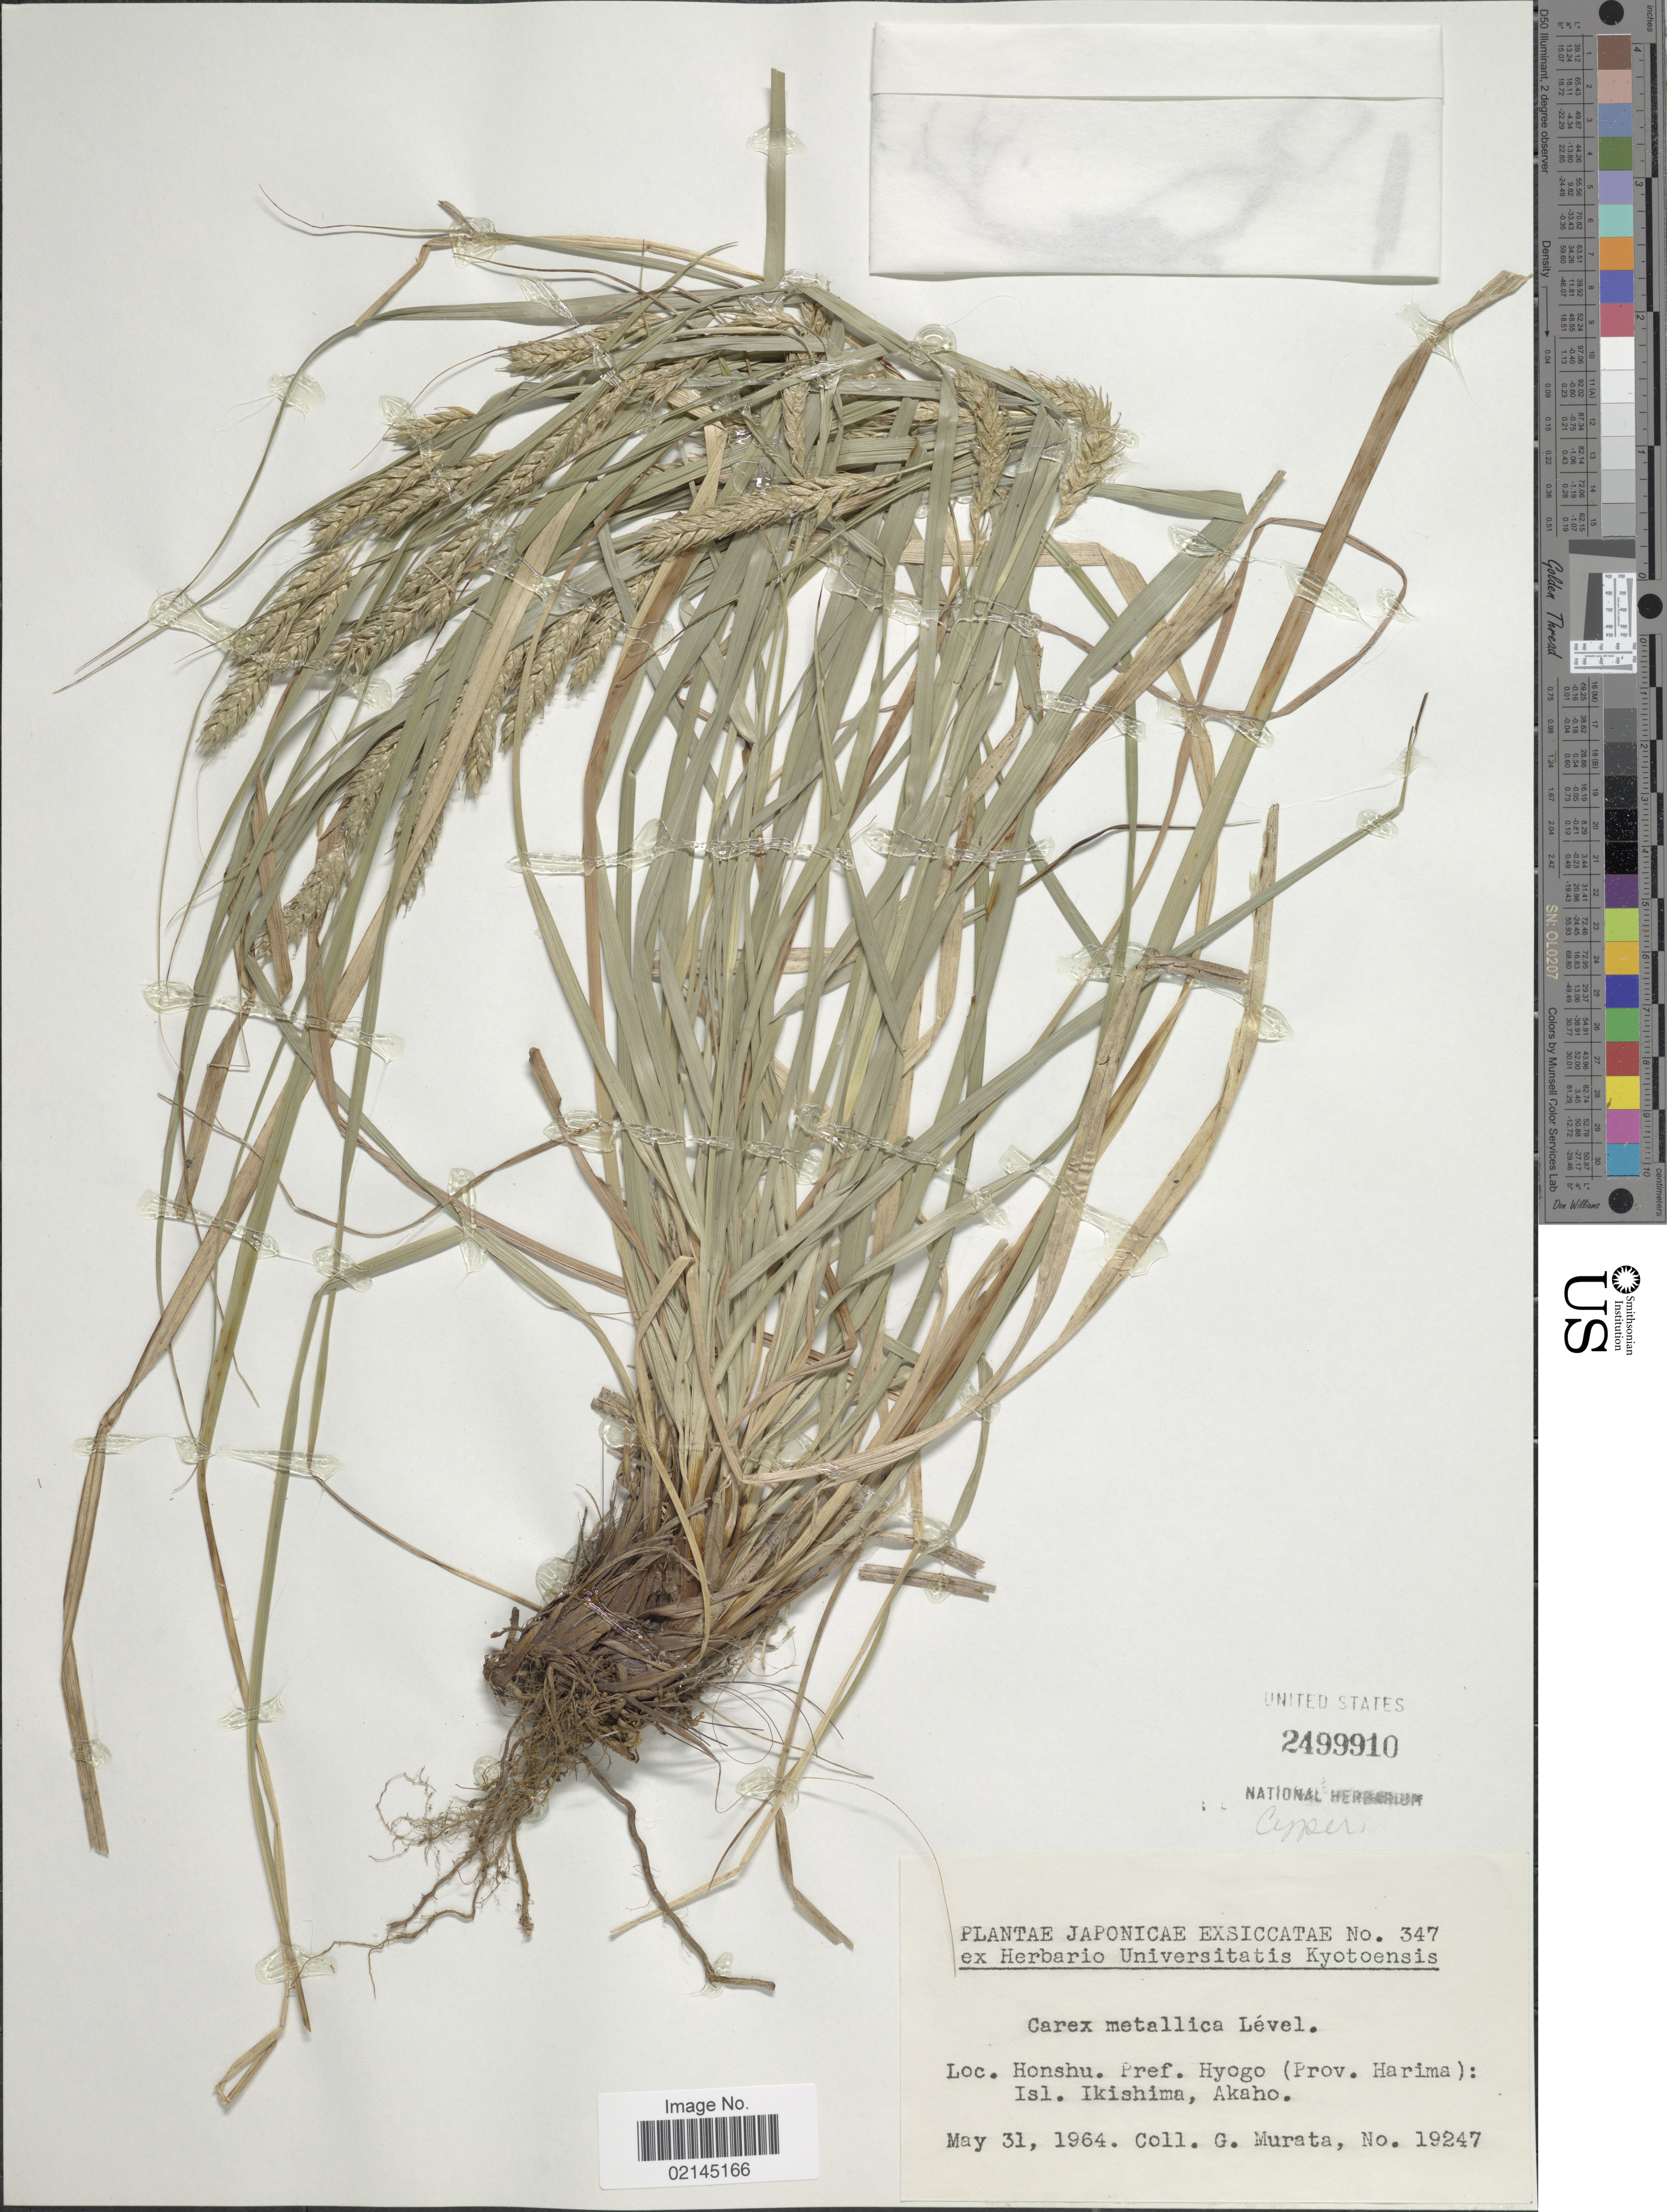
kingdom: Plantae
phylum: Tracheophyta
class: Liliopsida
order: Poales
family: Cyperaceae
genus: Carex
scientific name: Carex metallica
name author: H. Lév.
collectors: G. Murata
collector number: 19247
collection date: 1964-05-31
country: Japan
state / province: Hyogo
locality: Honshu. (Prov. Harima): Isl. Ikishima, Akaho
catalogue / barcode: US 2499910